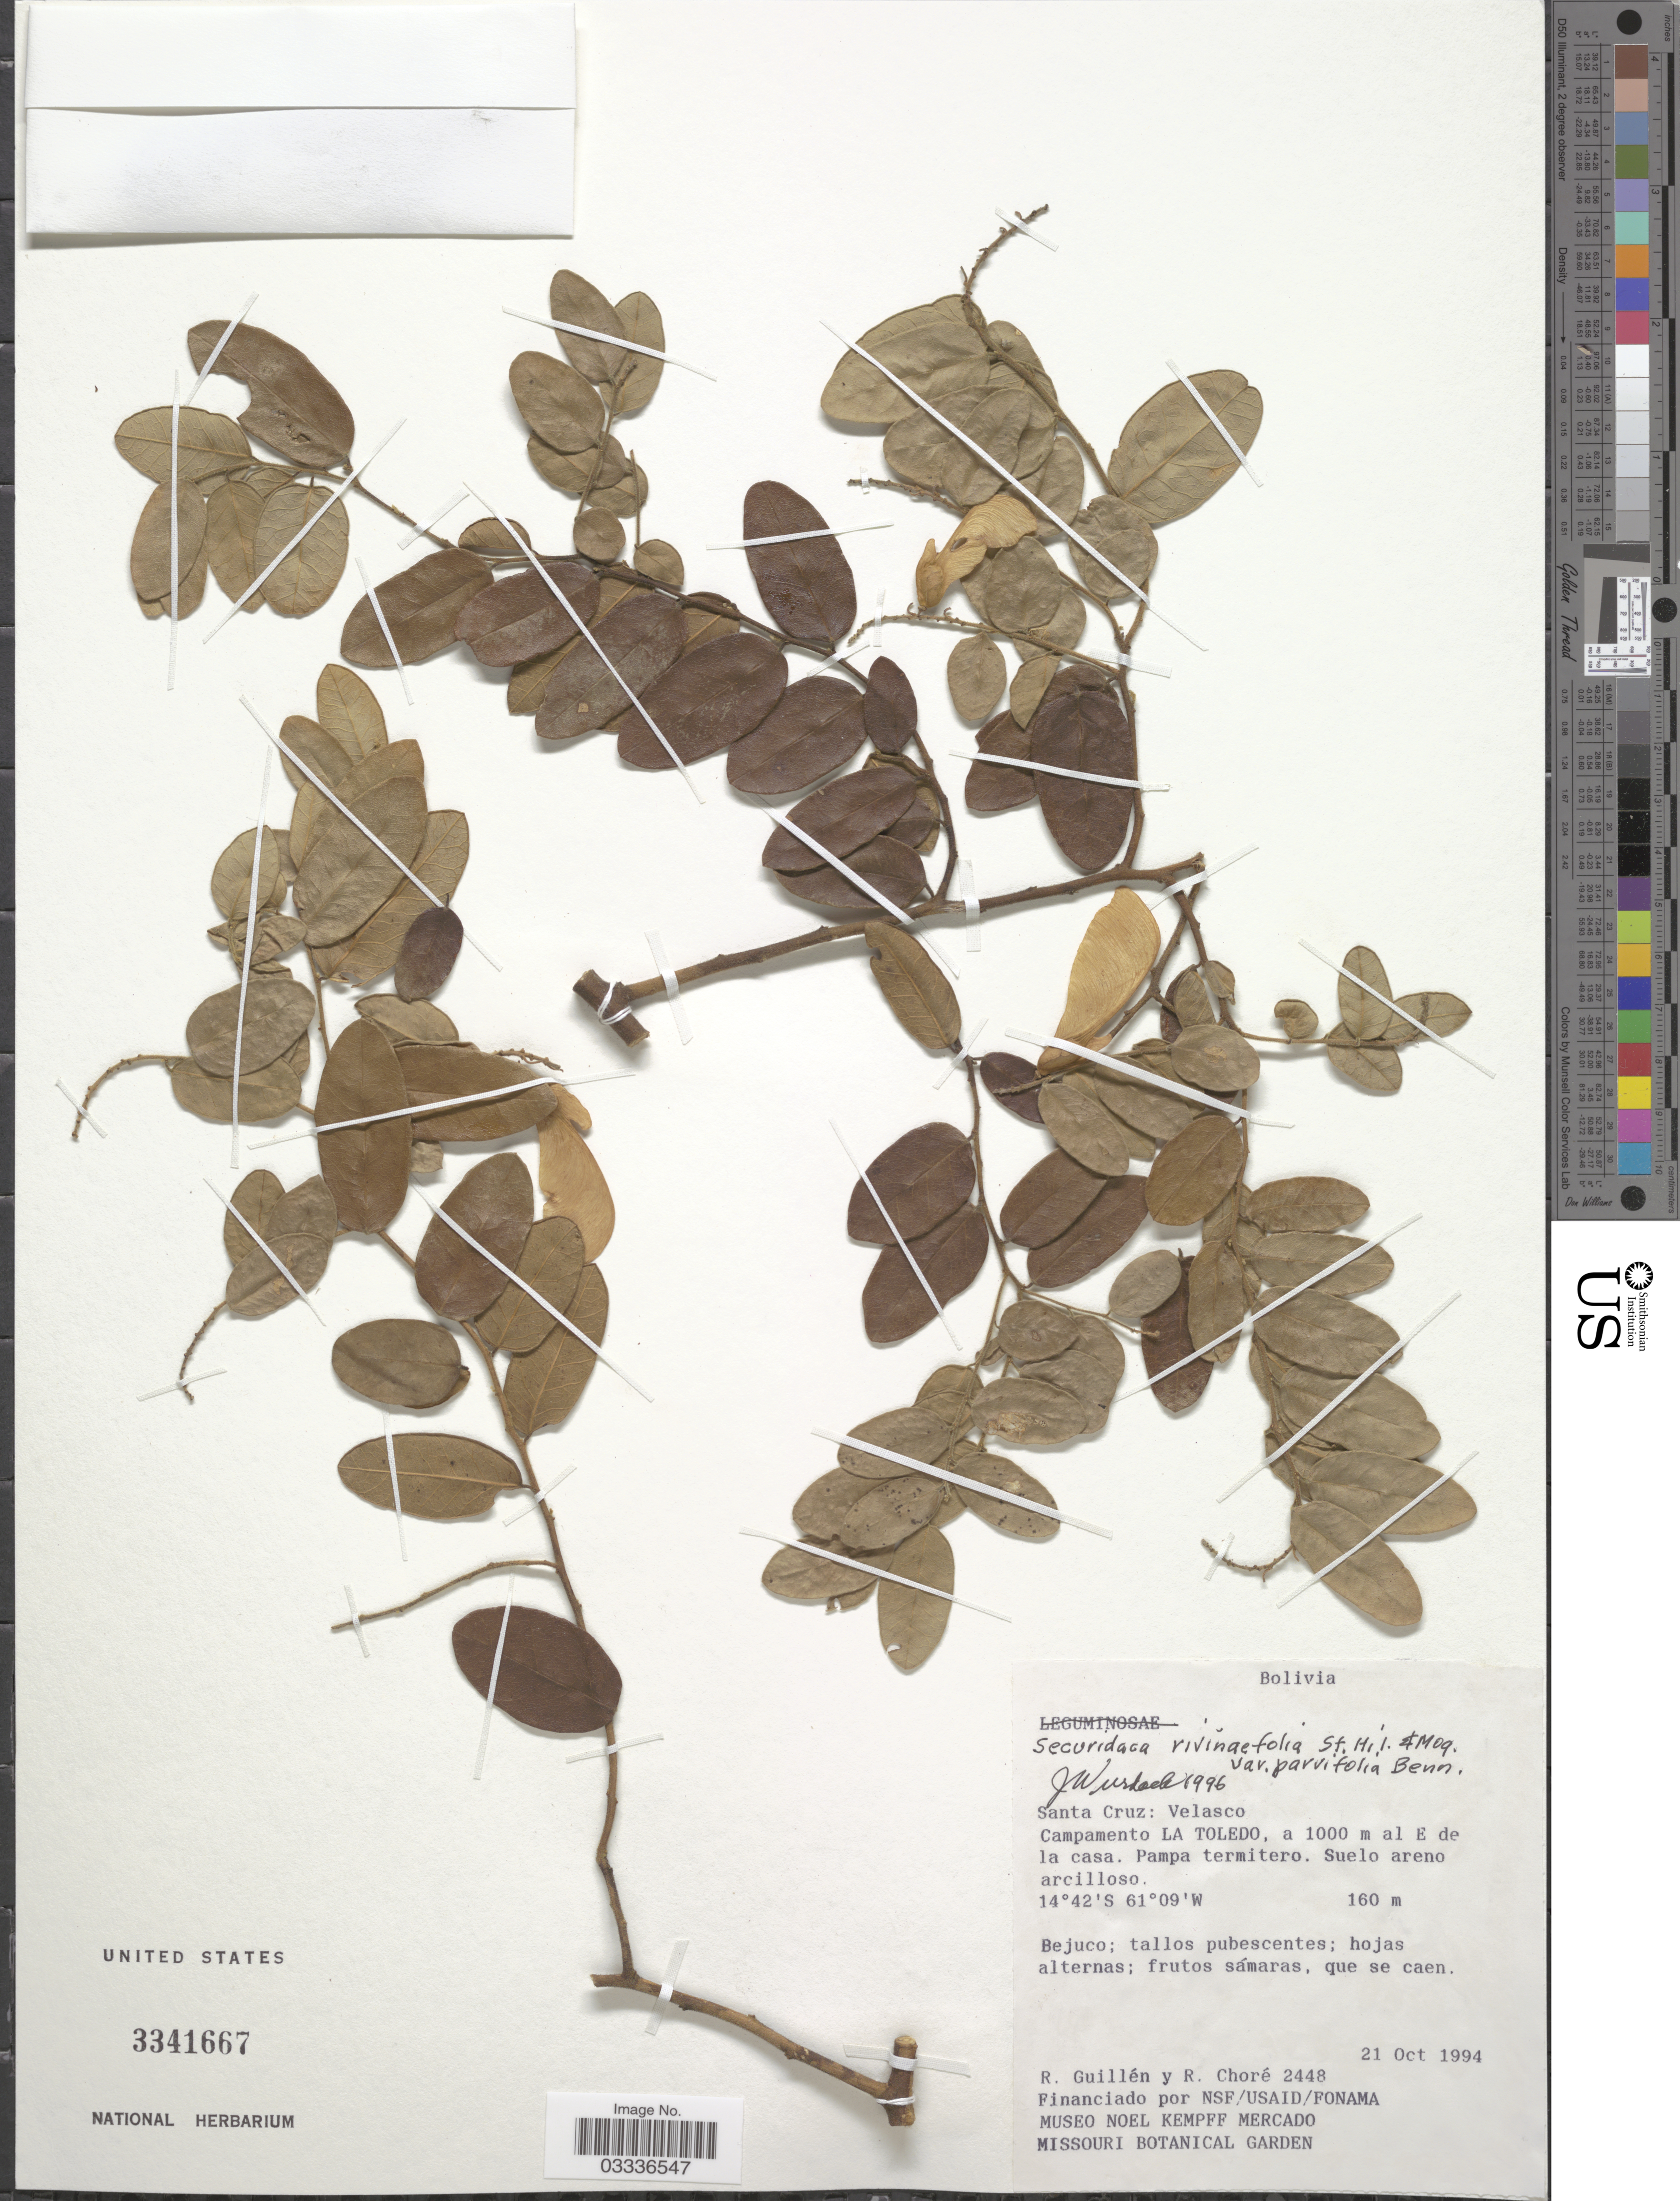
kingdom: Plantae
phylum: Tracheophyta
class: Magnoliopsida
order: Fabales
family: Polygalaceae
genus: Securidaca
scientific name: Securidaca rivinifolia var. parvifolia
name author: A.W. Benn.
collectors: R. Guillen & R. Choré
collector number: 2448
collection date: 1994-10-21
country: Bolivia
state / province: Santa Cruz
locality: Velasco. Campamento La Toledo, a 1000 m al E de la casa.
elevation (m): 160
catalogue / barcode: US 3341667